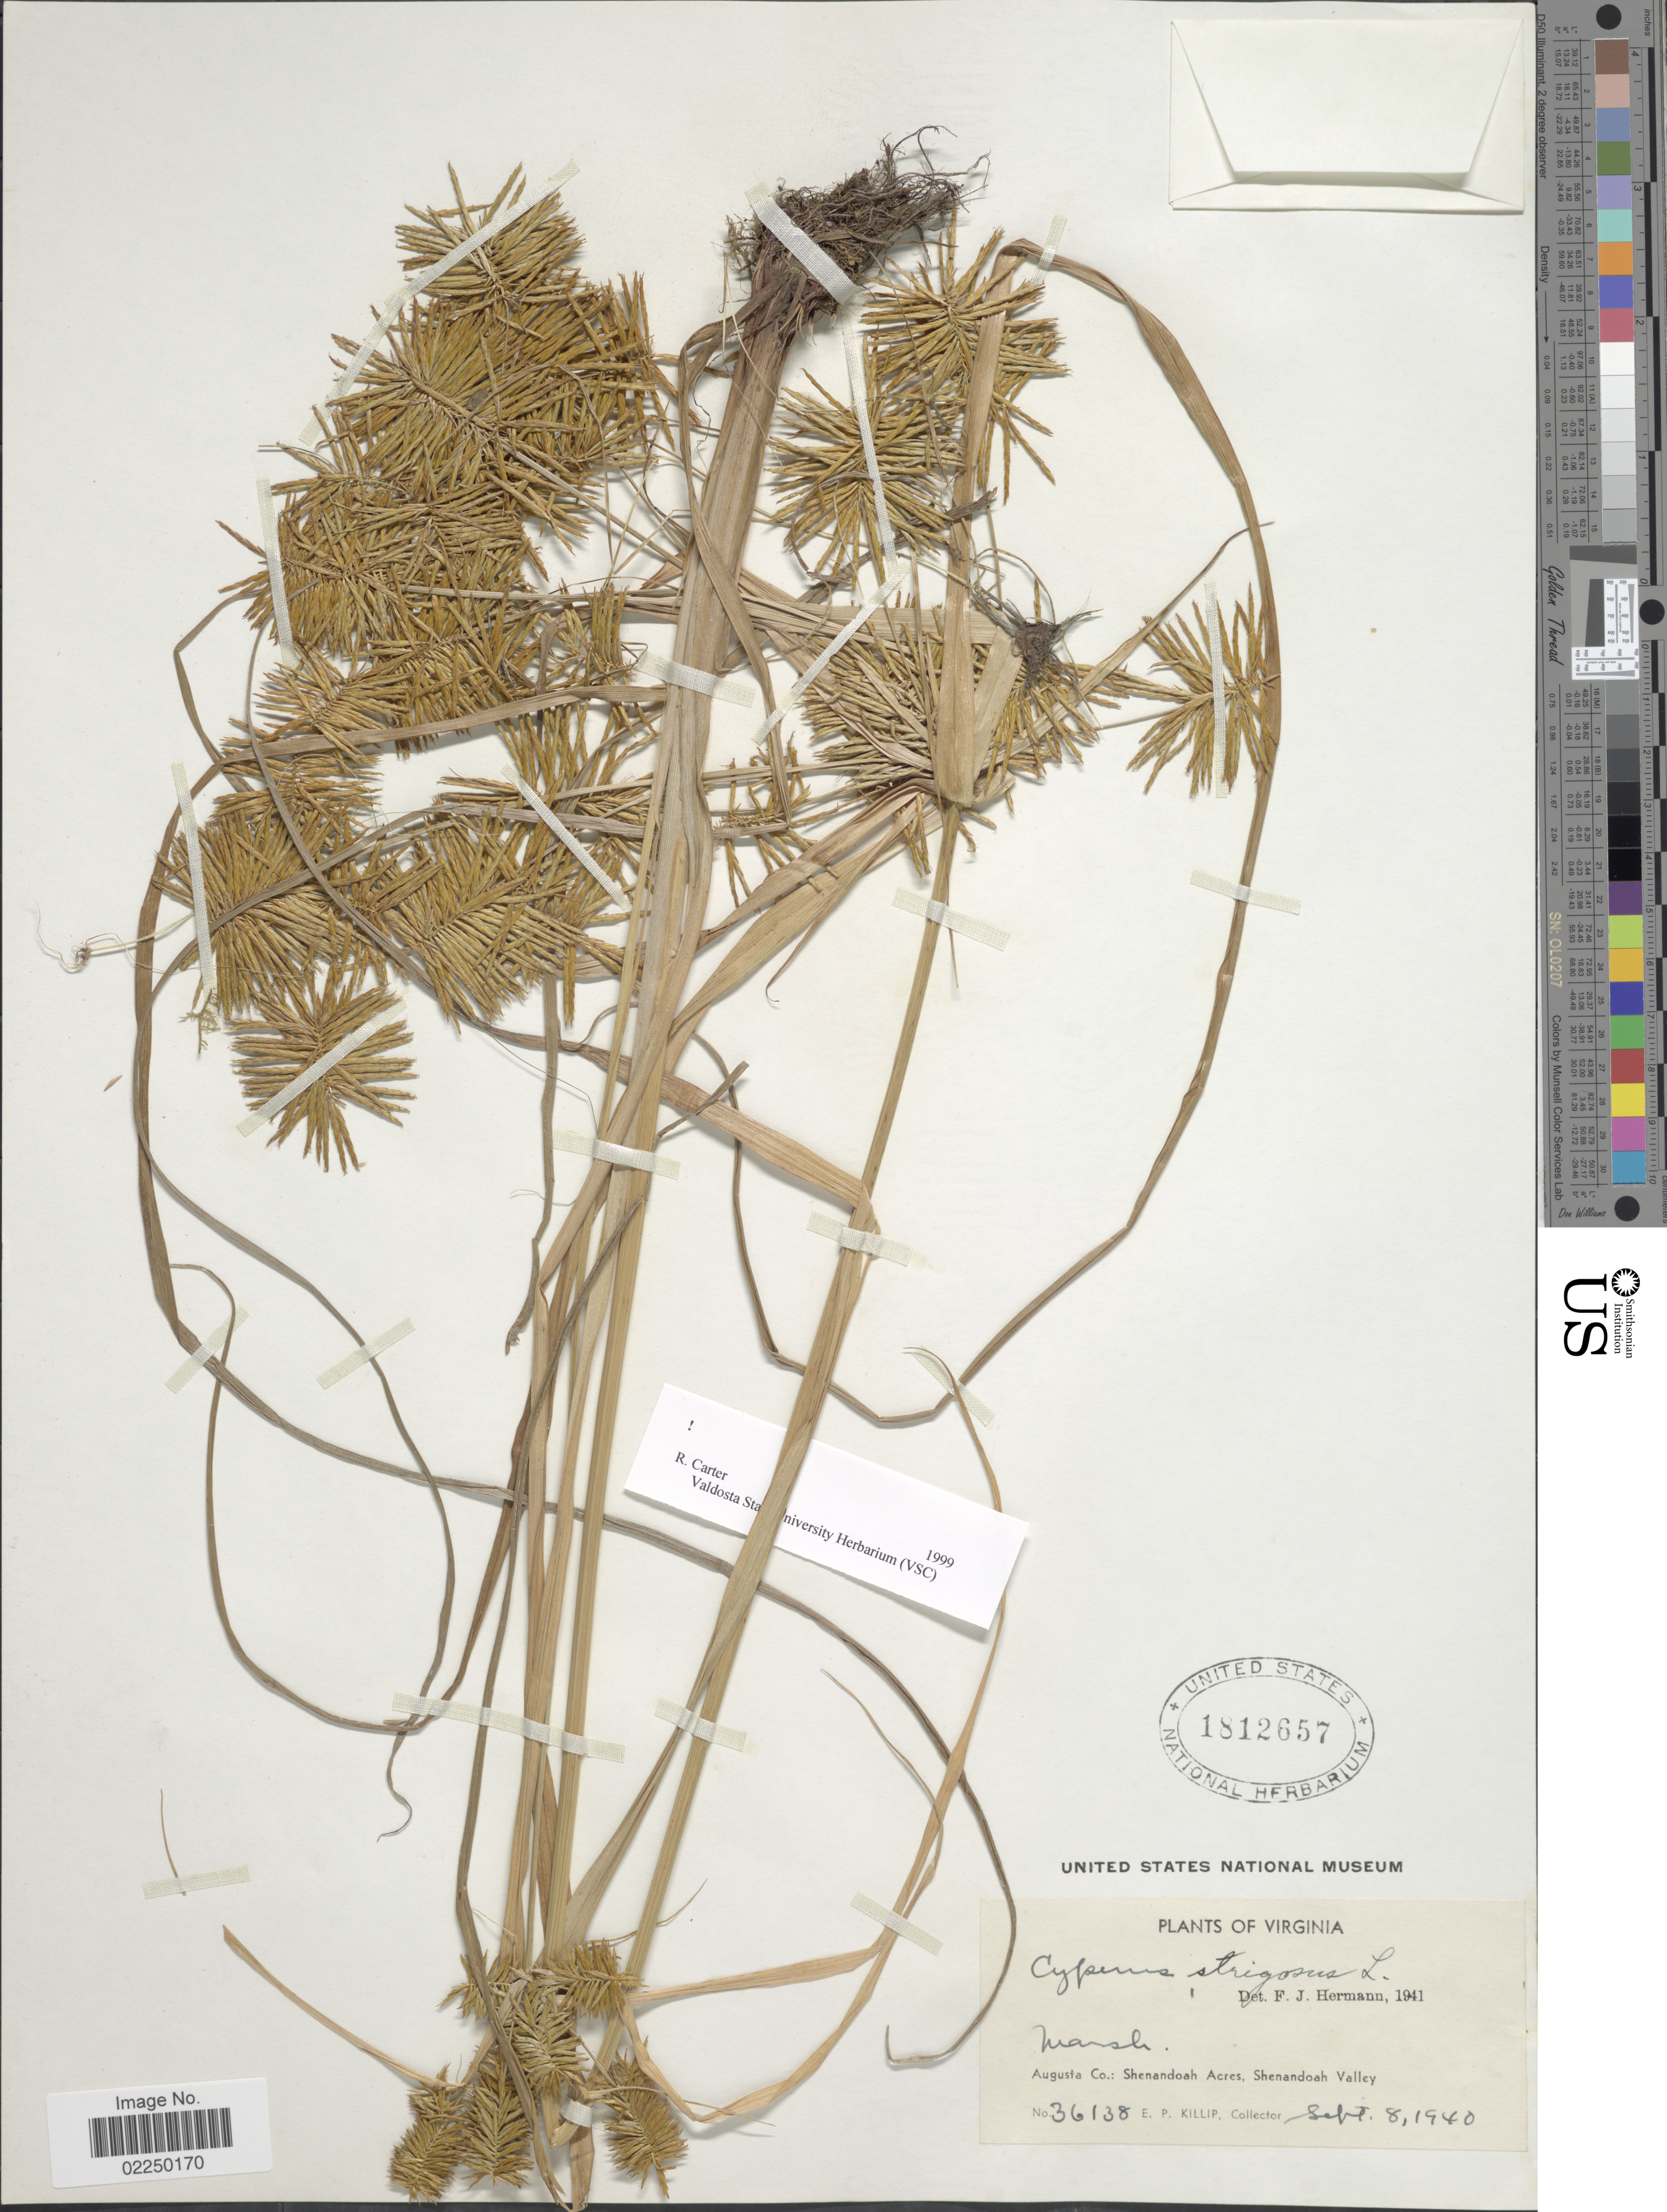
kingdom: Plantae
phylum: Tracheophyta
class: Liliopsida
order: Poales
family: Cyperaceae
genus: Cyperus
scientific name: Cyperus strigosus L.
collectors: E. P. Killip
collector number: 36138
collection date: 1940-09-08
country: United States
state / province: Virginia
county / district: Augusta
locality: Augusta Co.: Shenadoah Acres, Shenandoah Valley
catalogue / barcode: US 1812657